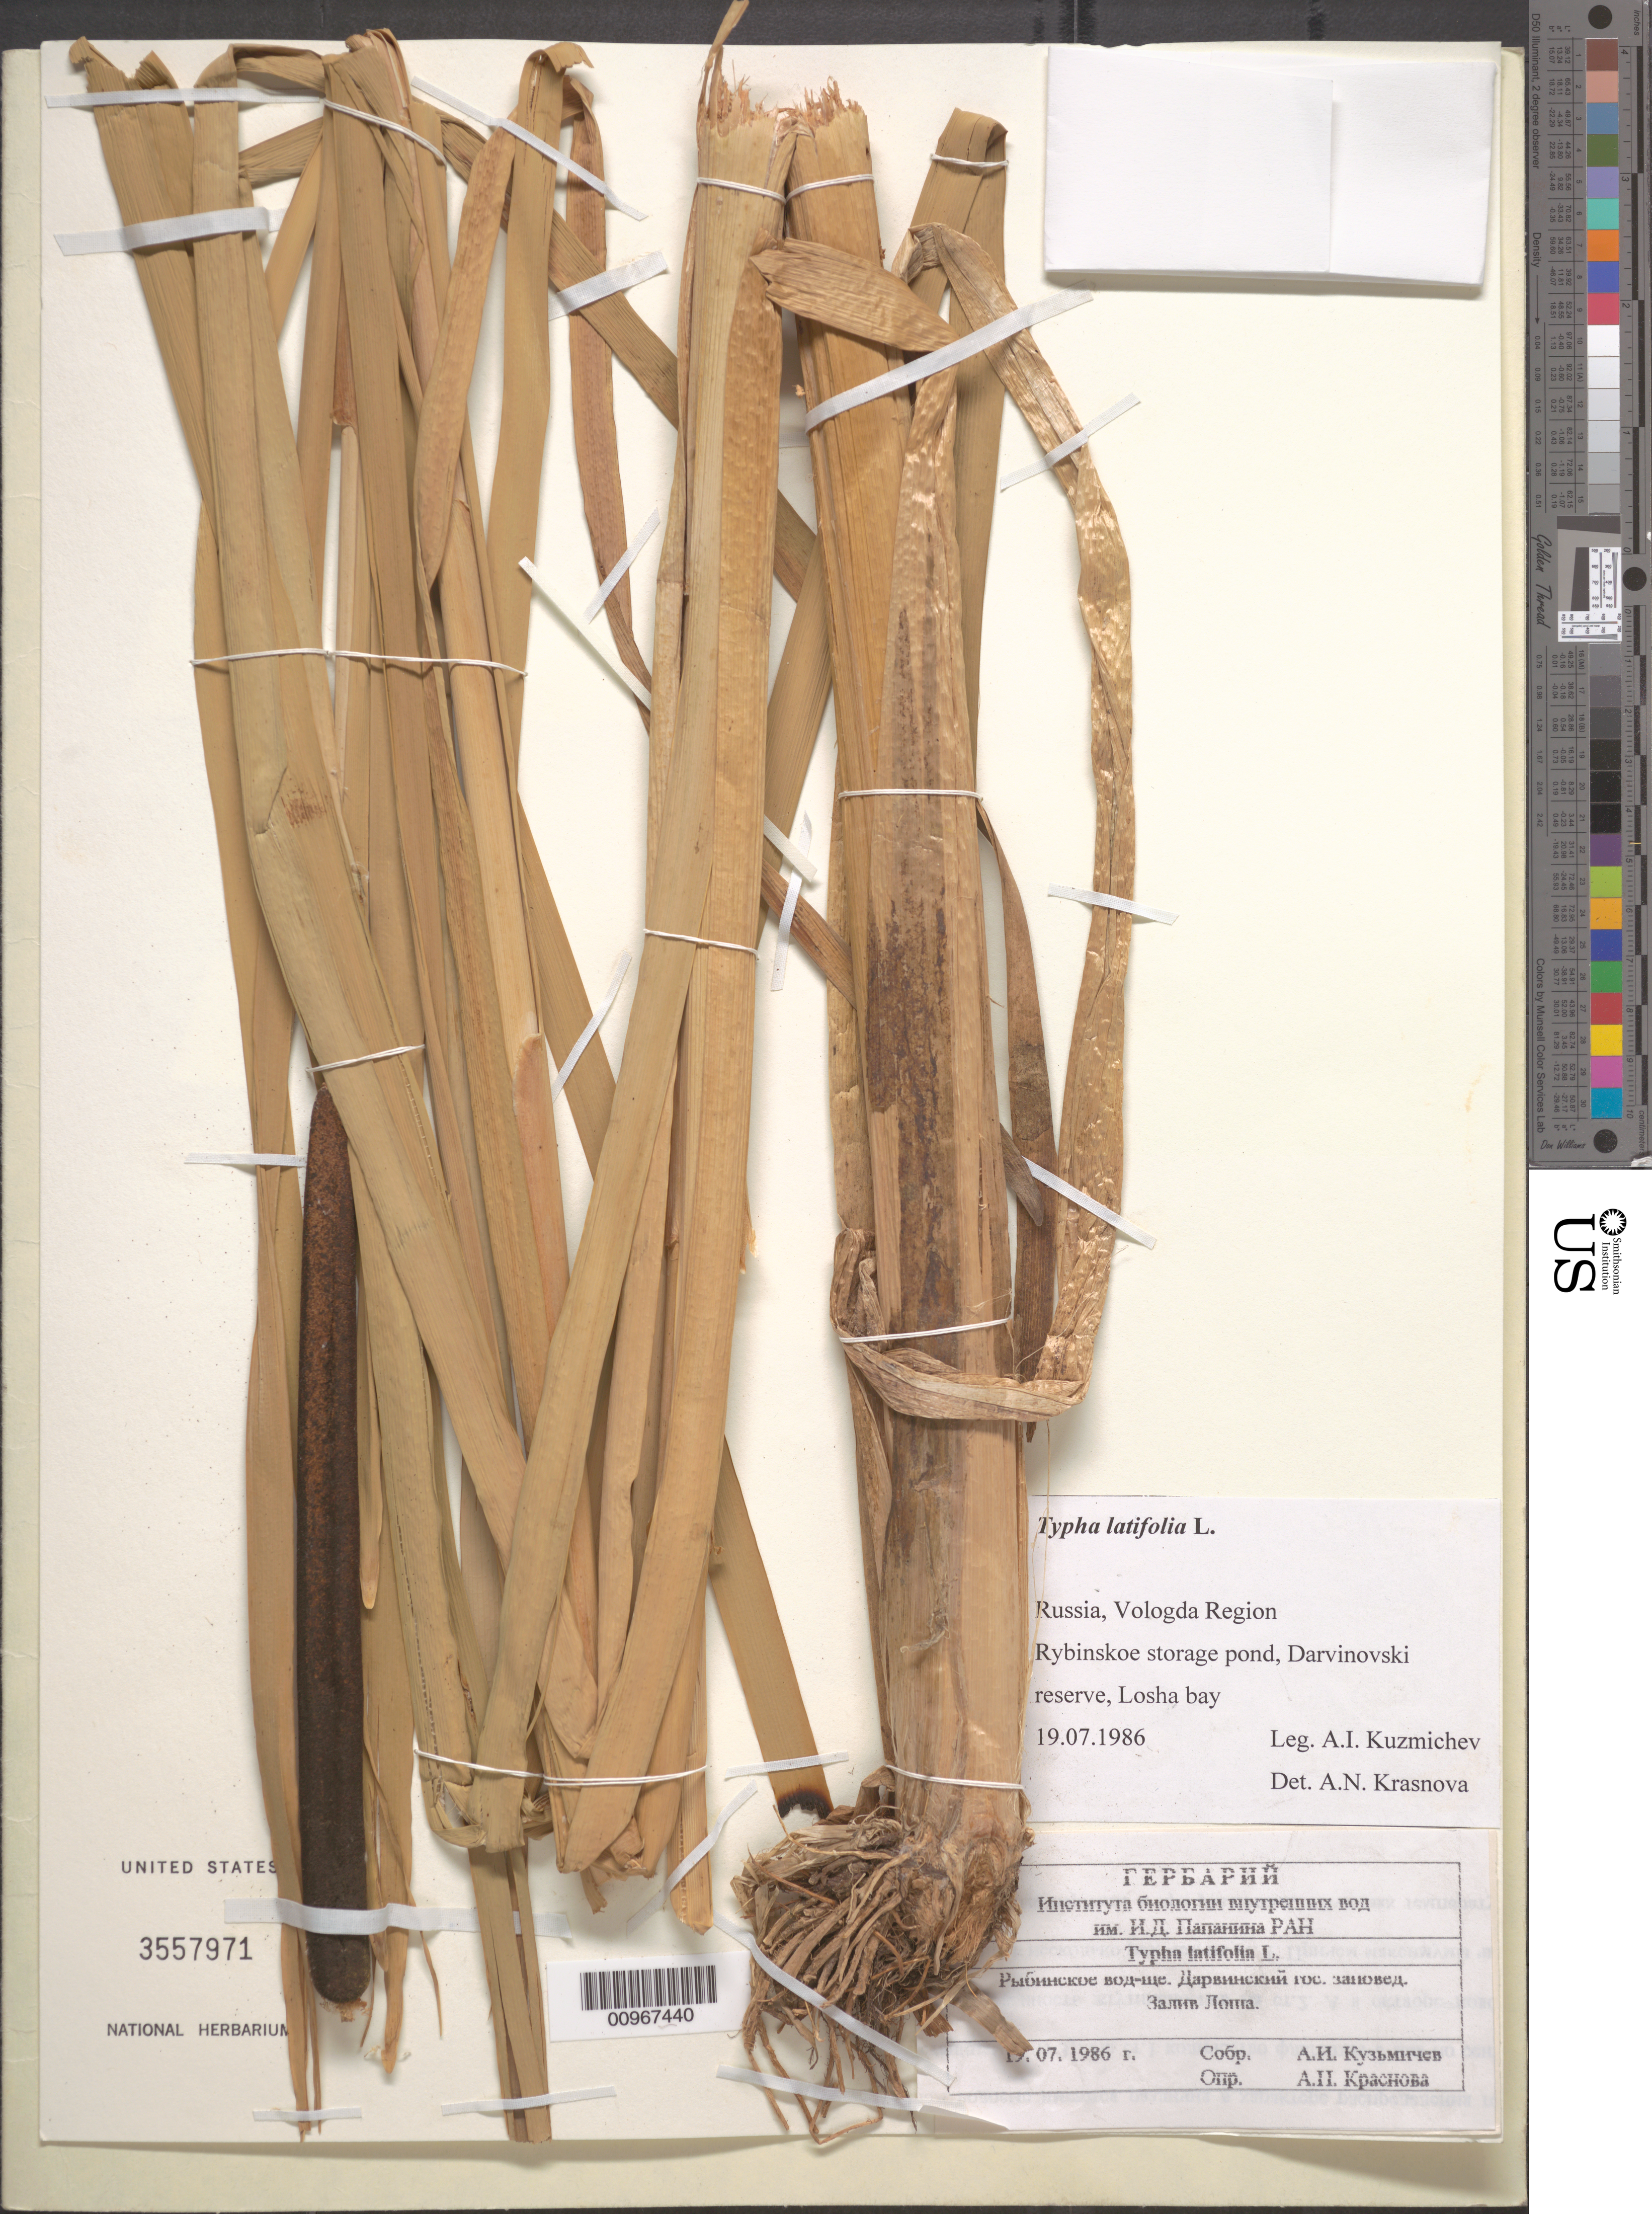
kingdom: Plantae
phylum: Tracheophyta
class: Liliopsida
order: Poales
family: Typhaceae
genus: Typha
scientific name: Typha latifolia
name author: L.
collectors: A. Kuzmichev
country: Russian Federation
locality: Vologda Region, Rybinskoe storage pond, Darvinovski reserve, Losha Bay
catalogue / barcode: US 3557971